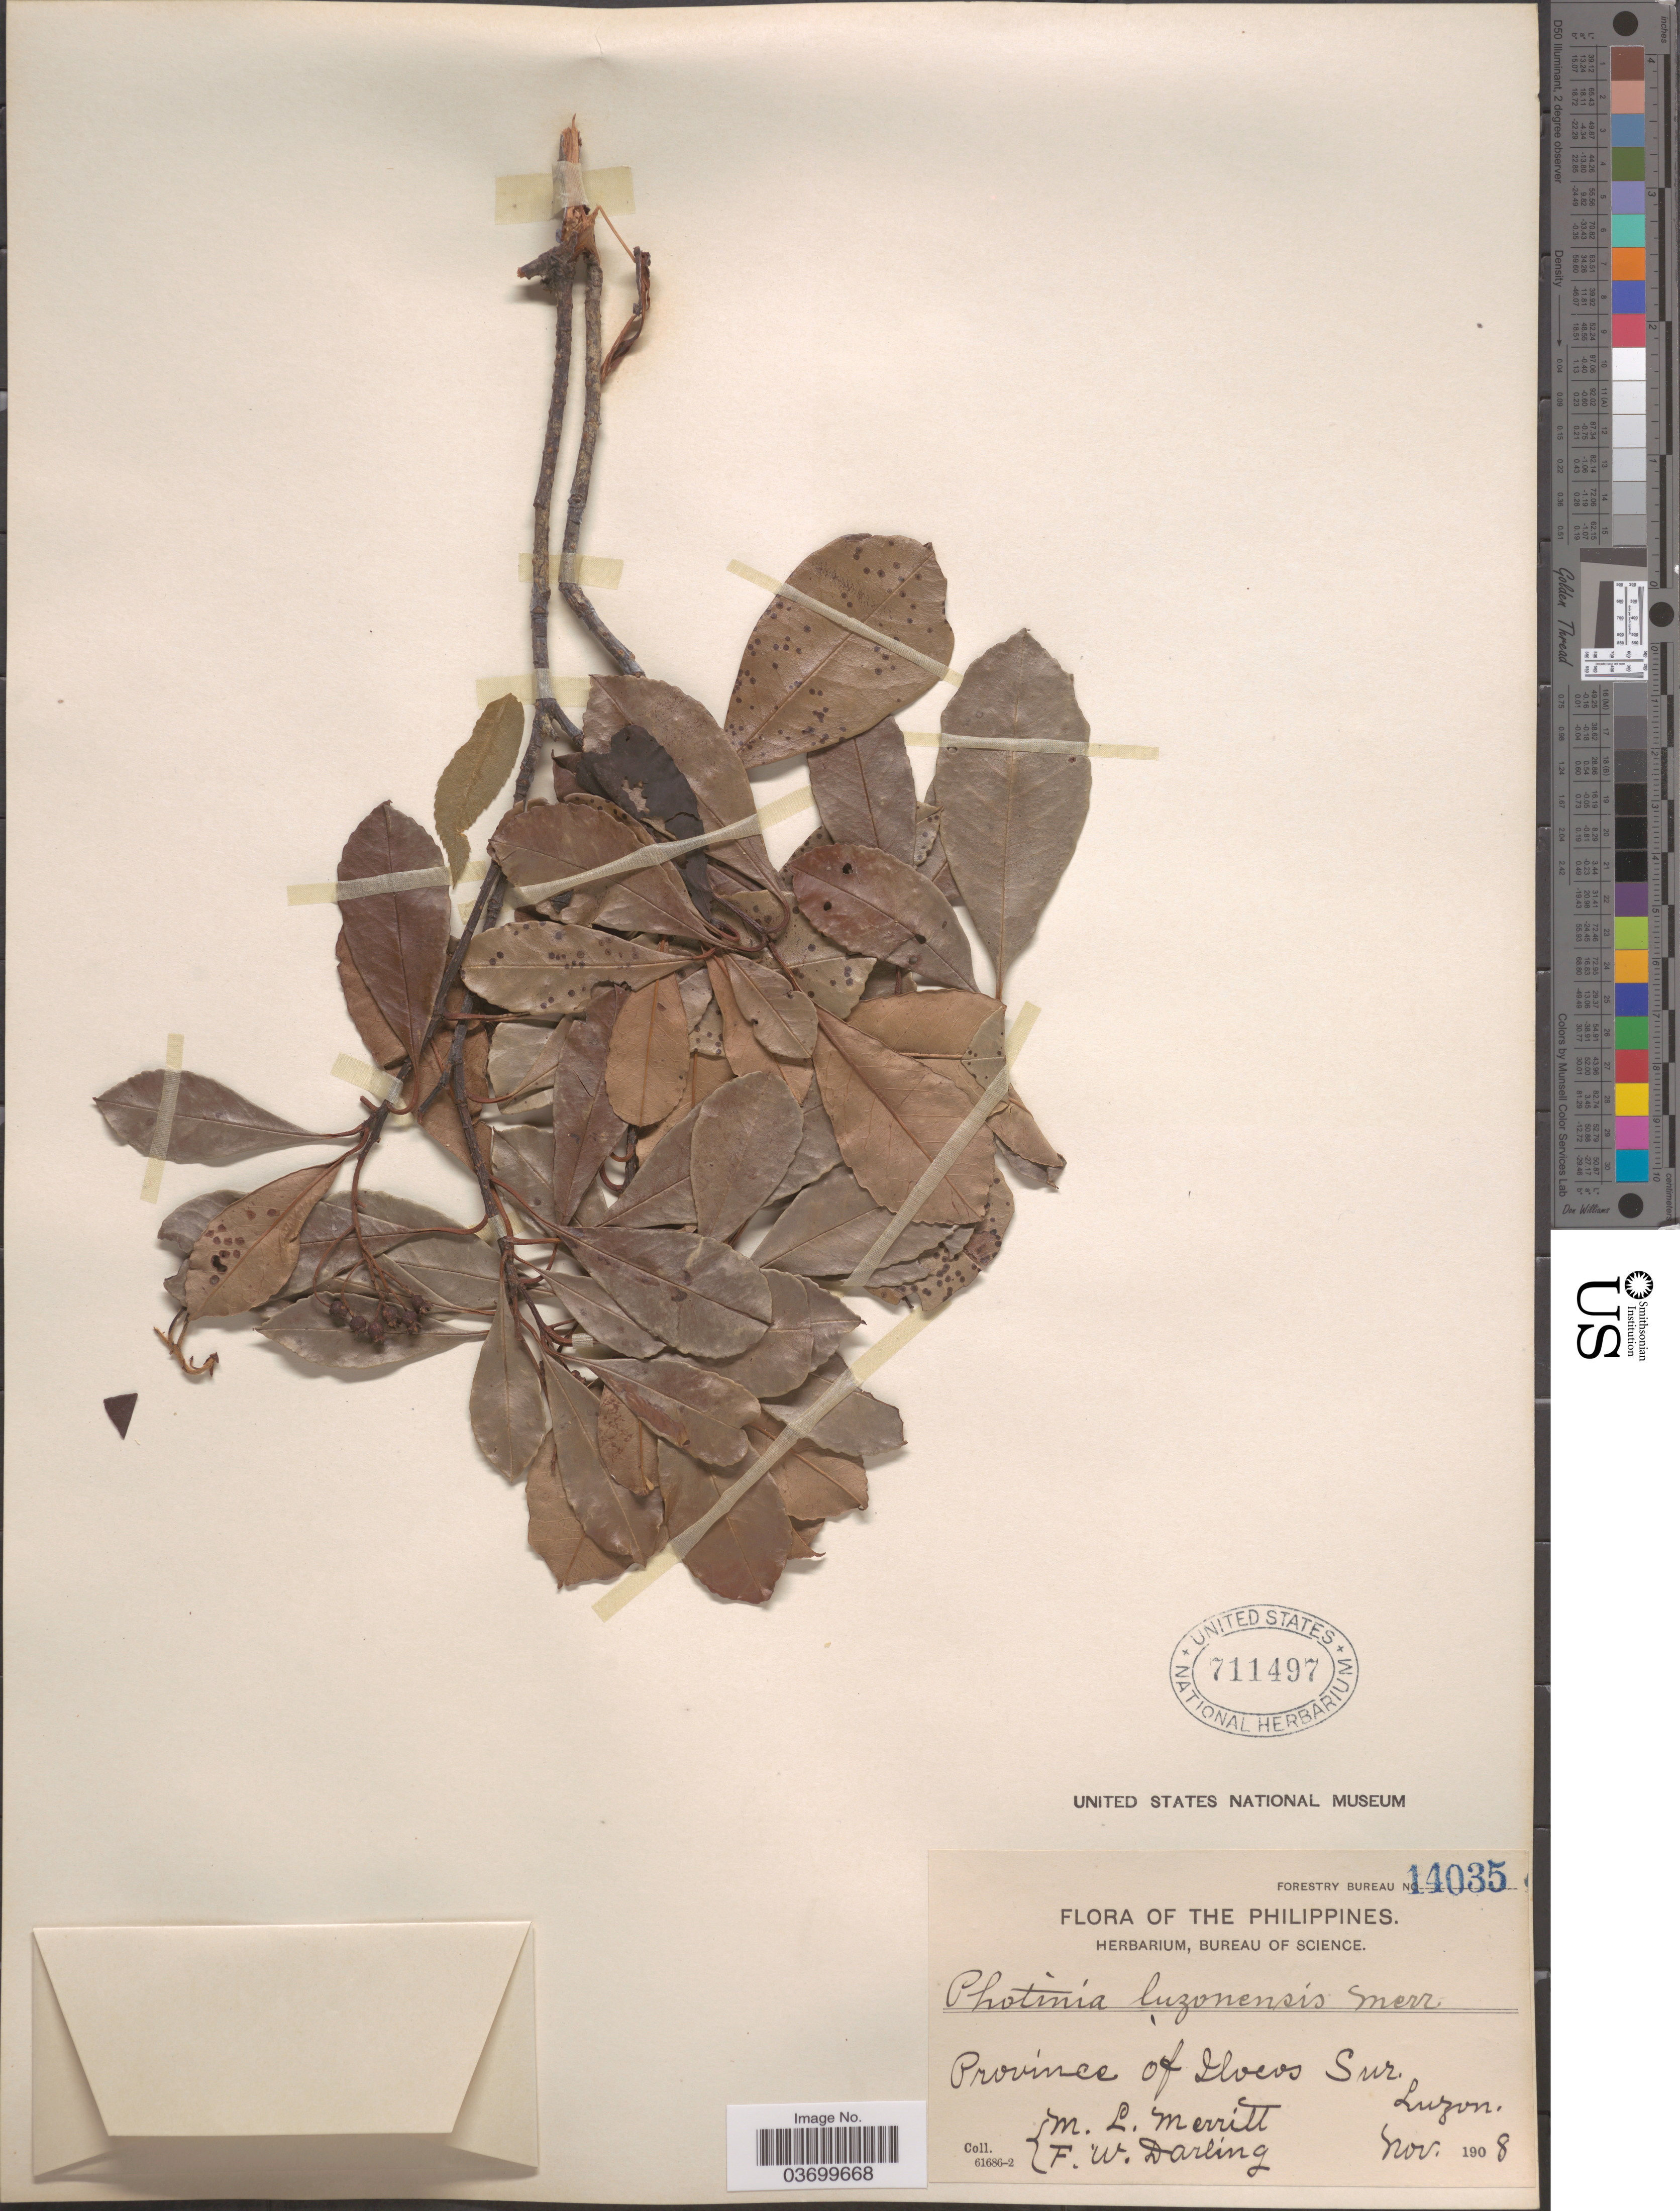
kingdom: Plantae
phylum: Tracheophyta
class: Magnoliopsida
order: Rosales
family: Rosaceae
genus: Photinia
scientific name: Photinia luzonensis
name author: Merr.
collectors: M. L. Merritt & F. Darling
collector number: Forestry Bureau 14035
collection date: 1908-11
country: Philippines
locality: Province of Ilocos Sur. Luzon.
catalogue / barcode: US 711497